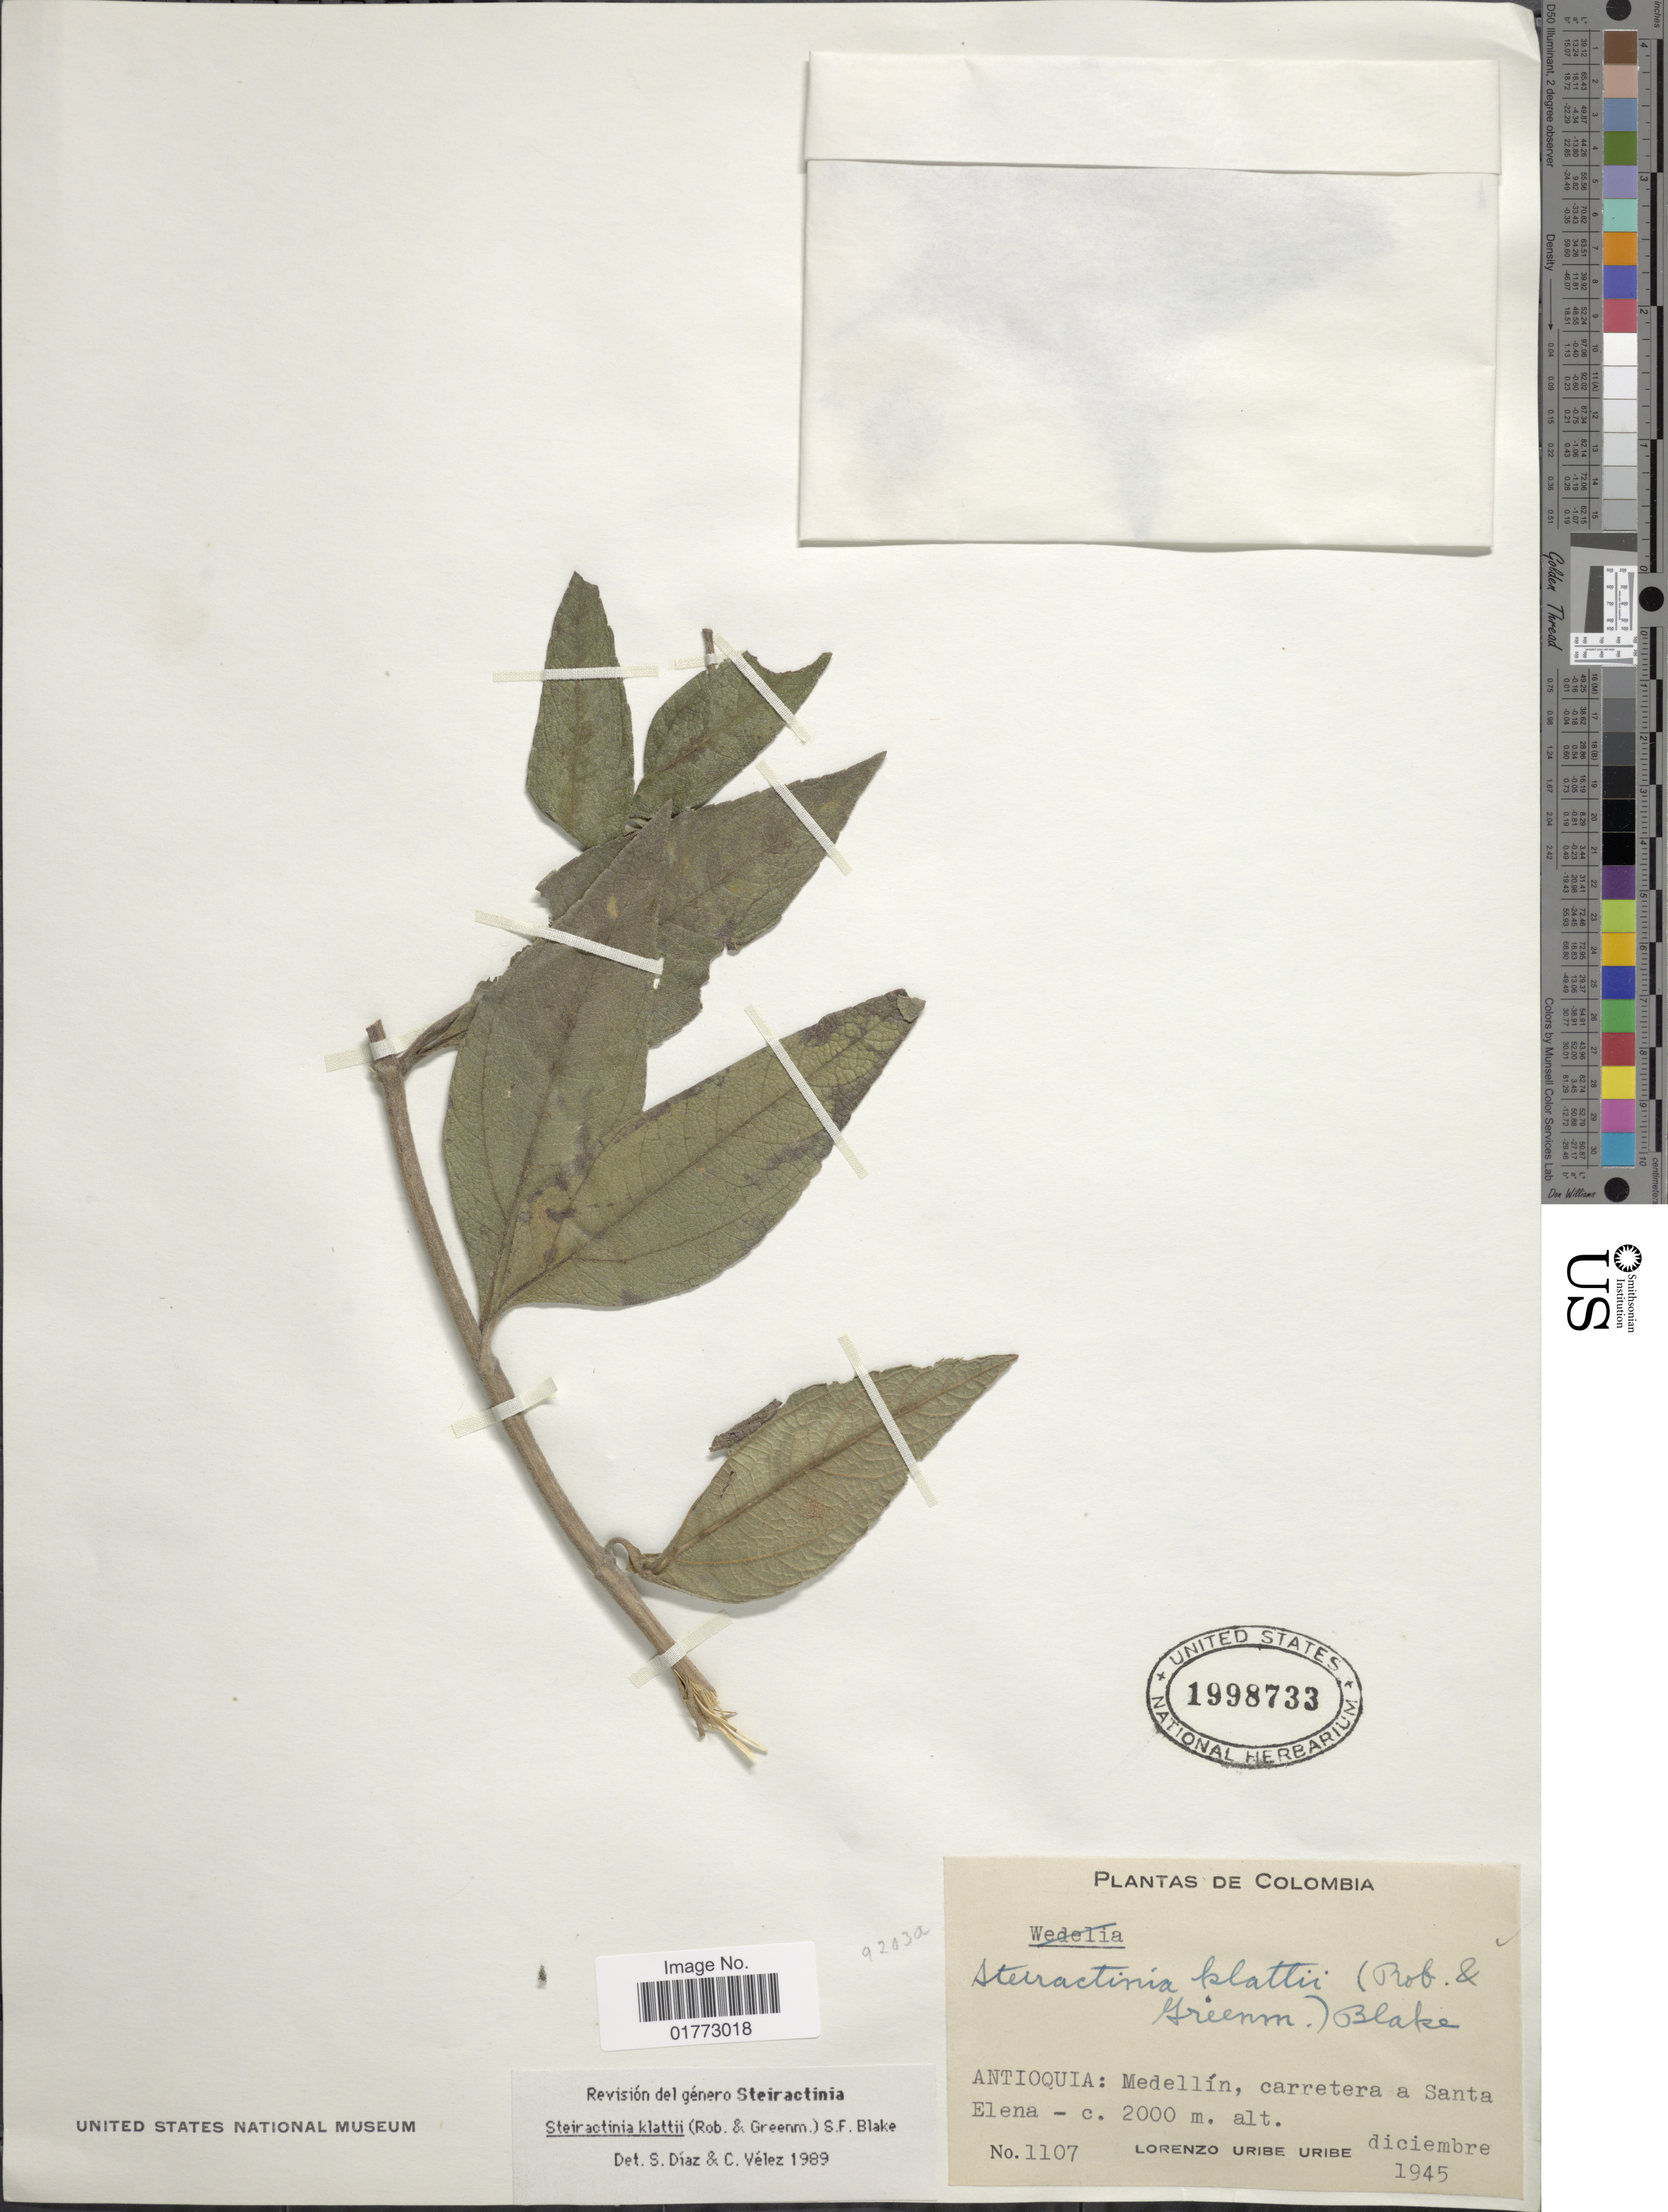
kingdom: Plantae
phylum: Tracheophyta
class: Magnoliopsida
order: Asterales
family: Asteraceae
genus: Steiractinia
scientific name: Steiractinia klattii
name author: S.F. Blake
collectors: L. Uribe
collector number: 1107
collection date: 1945-12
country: Colombia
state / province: Antioquia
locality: Medellin, carretera a Santa Elena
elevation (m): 2000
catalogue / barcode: US 1998733